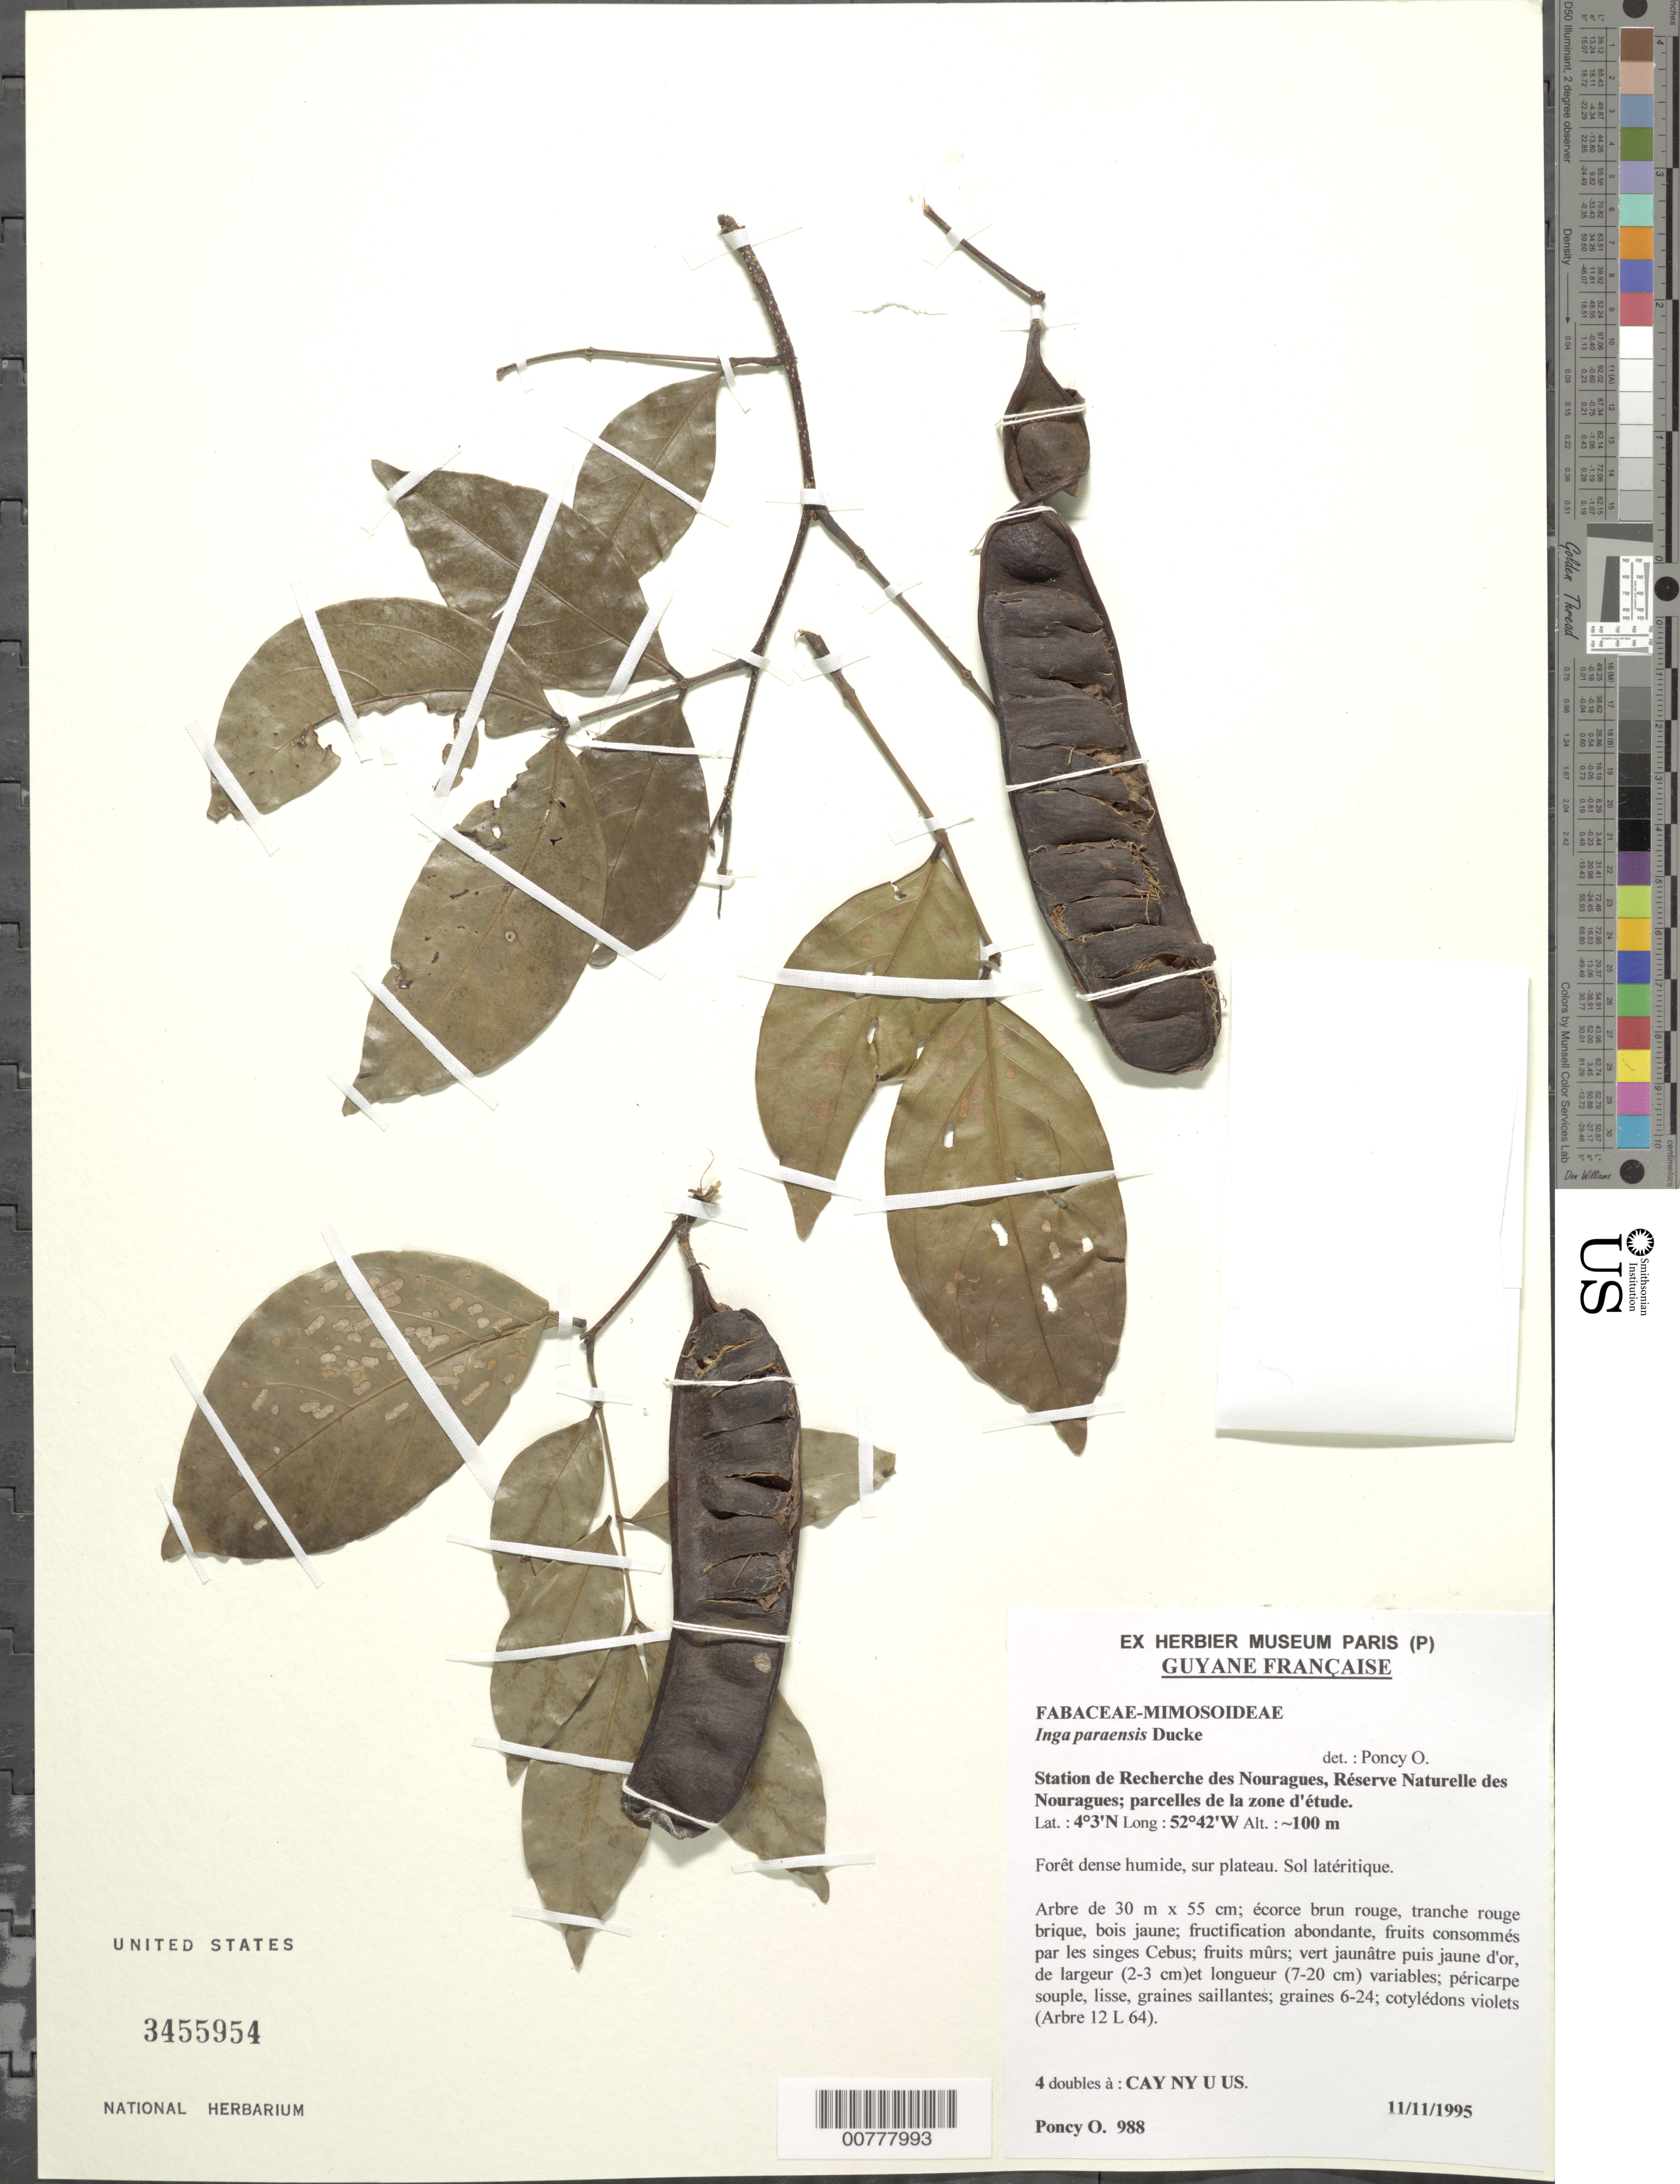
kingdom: Plantae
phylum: Tracheophyta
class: Magnoliopsida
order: Fabales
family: Fabaceae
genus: Inga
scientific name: Inga paraensis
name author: Ducke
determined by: Poncy, O.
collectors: O. Poncy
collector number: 988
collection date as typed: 11-Nov-95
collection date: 1995-11-11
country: French Guiana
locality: Station des Nouragues, Réserve Naturelle des Nouragues; parcelles de la zone d'étude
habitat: Forêt dense humide, sur plateau; sol latéritique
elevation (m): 100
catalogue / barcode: US 3455954